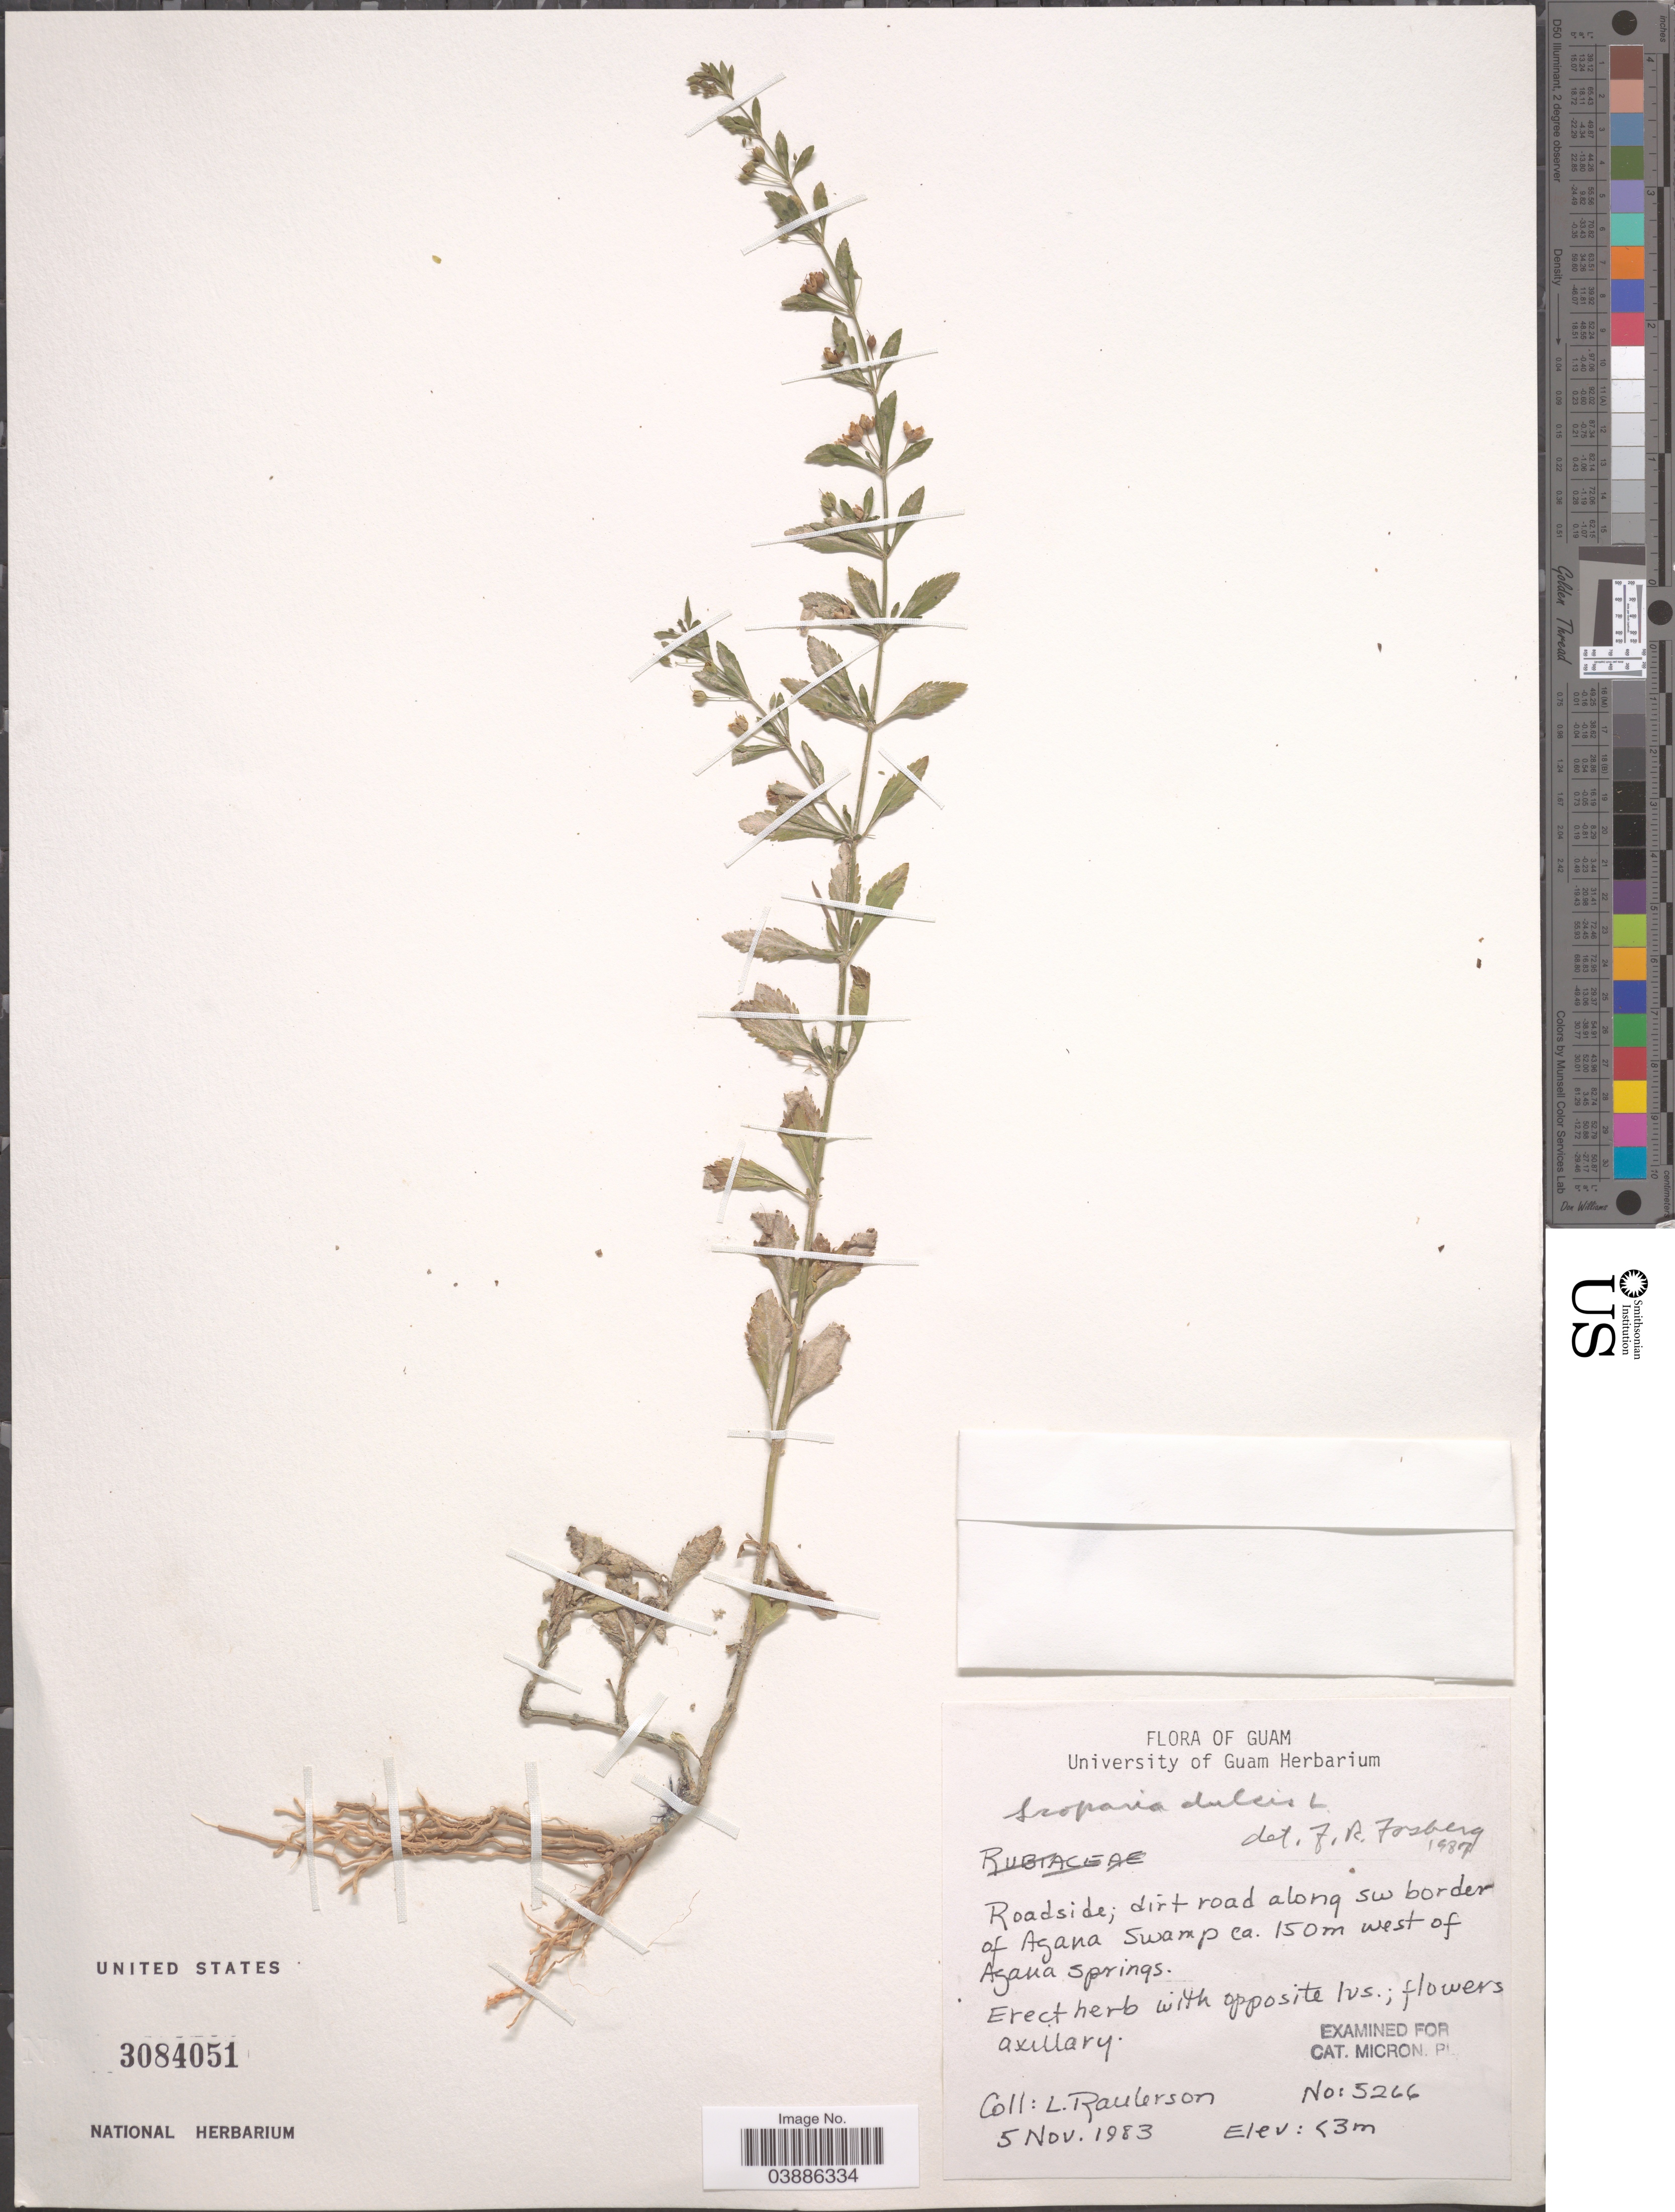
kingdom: Plantae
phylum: Tracheophyta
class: Magnoliopsida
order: Lamiales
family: Plantaginaceae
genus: Scoparia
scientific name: Scoparia dulcis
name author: L.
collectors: L. Raulerson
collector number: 5266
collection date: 1983-11-05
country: Guam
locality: Roadside; dirt road along SW border of Agana Swamp ca. 150 m west of Agana Springs.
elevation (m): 3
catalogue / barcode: US 3084051